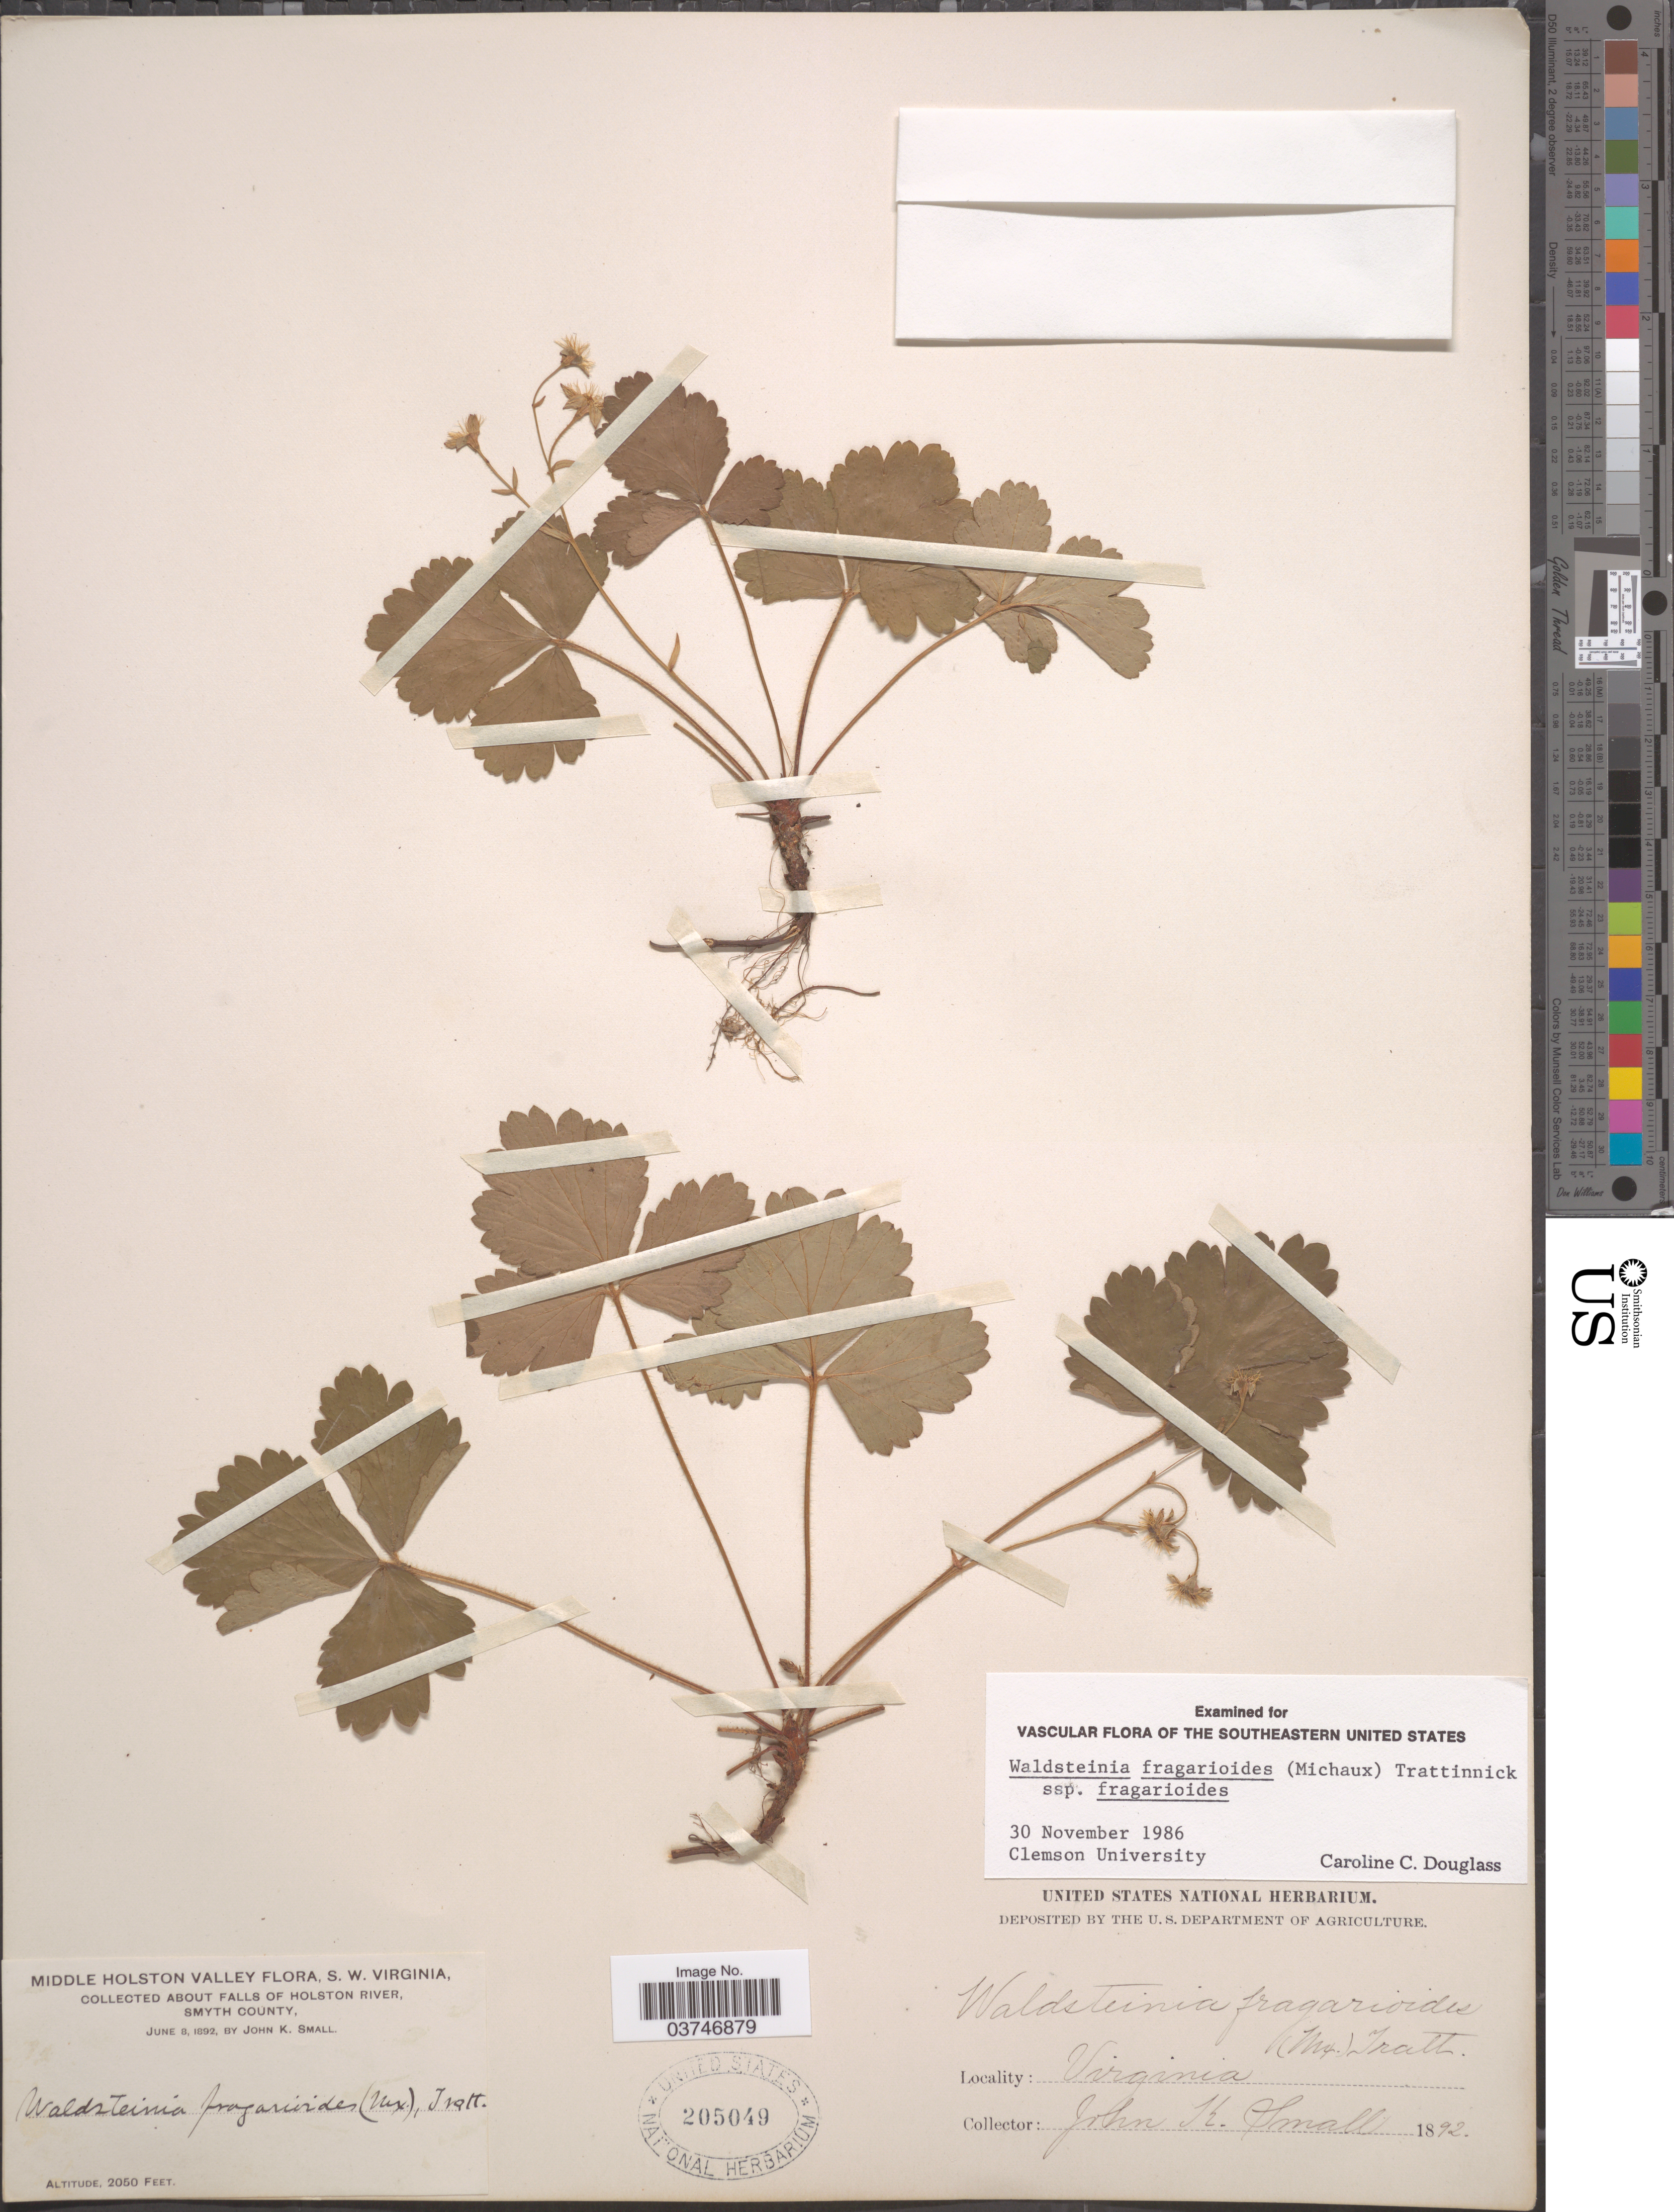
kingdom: Plantae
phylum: Tracheophyta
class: Magnoliopsida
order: Rosales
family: Rosaceae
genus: Waldsteinia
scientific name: Waldsteinia fragarioides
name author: (Michx.) Tratt.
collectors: J. K. Small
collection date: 1892-06-08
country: United States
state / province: Virginia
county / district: Smyth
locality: Middle Holston Valley, S.W. Virginia. About falls of Holston River, Smyth County.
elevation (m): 625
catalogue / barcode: US 205049